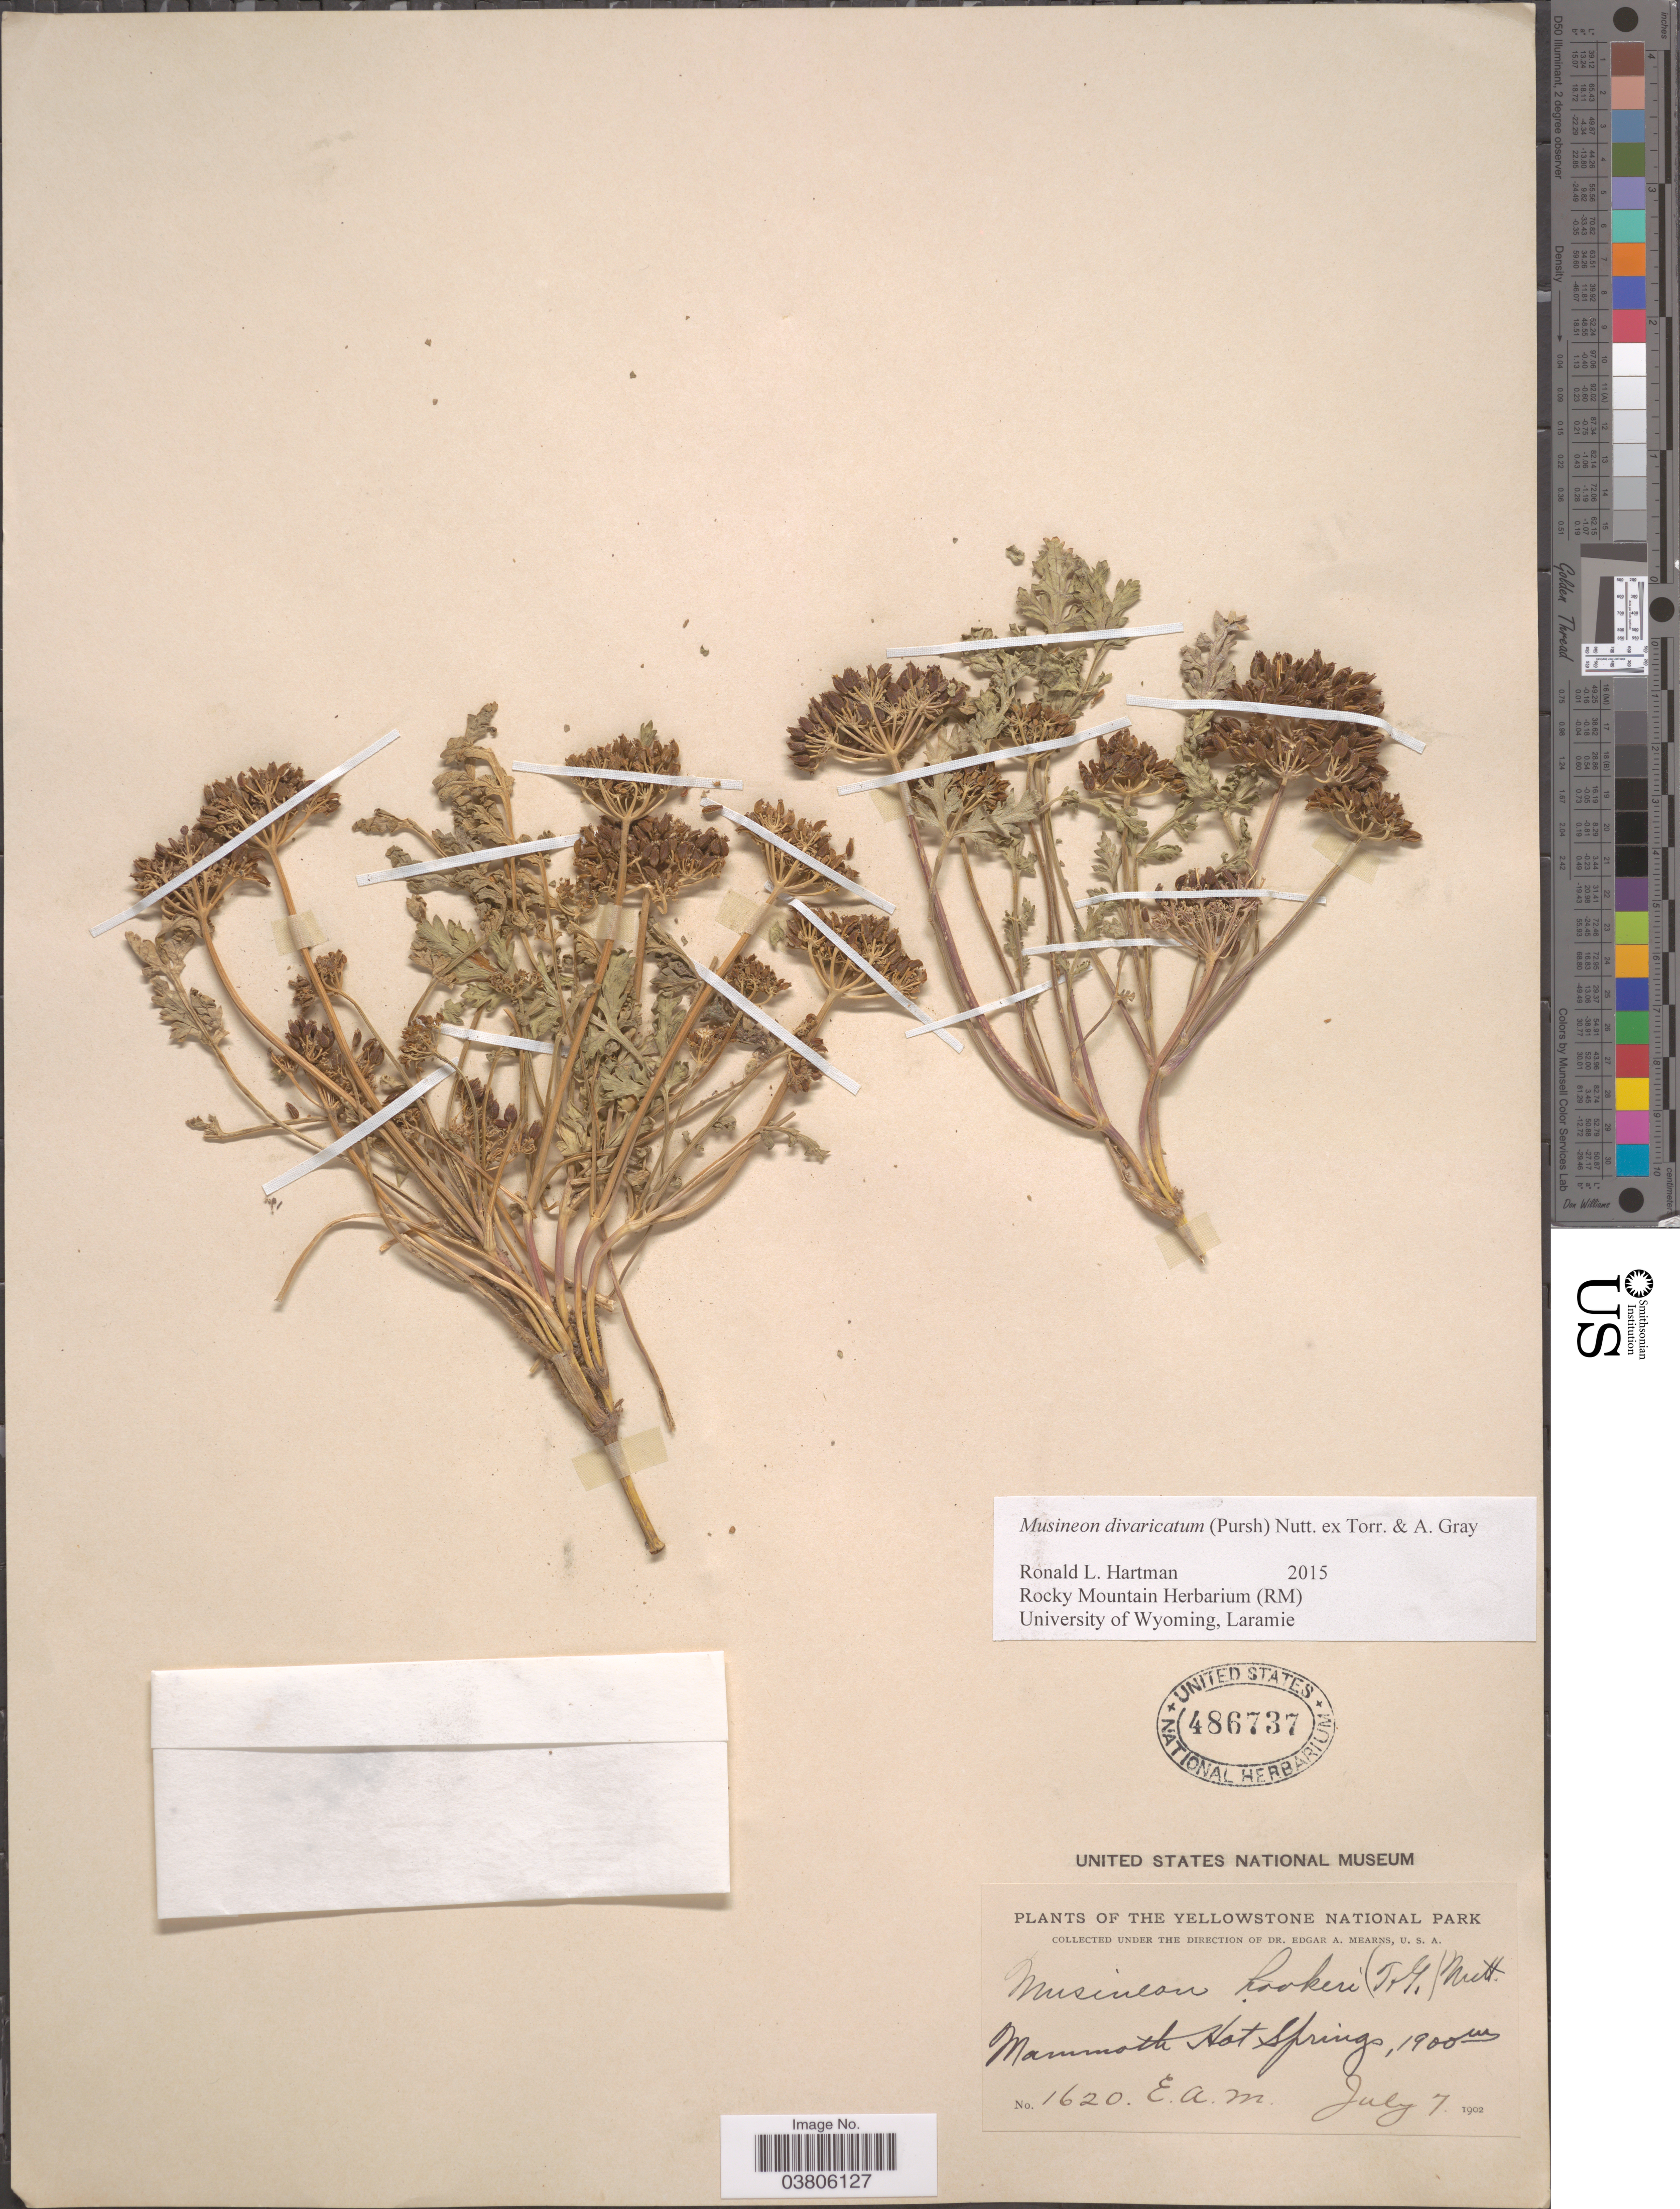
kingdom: Plantae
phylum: Tracheophyta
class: Magnoliopsida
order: Apiales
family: Apiaceae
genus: Musineon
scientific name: Musineon divaricatum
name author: (Pursh) Nutt.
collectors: E. A. Mearns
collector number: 1620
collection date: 1902-07-07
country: United States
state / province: Wyoming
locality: Yellowstone National Park. Mammoth Hot Springs.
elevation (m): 1900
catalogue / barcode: US 486737